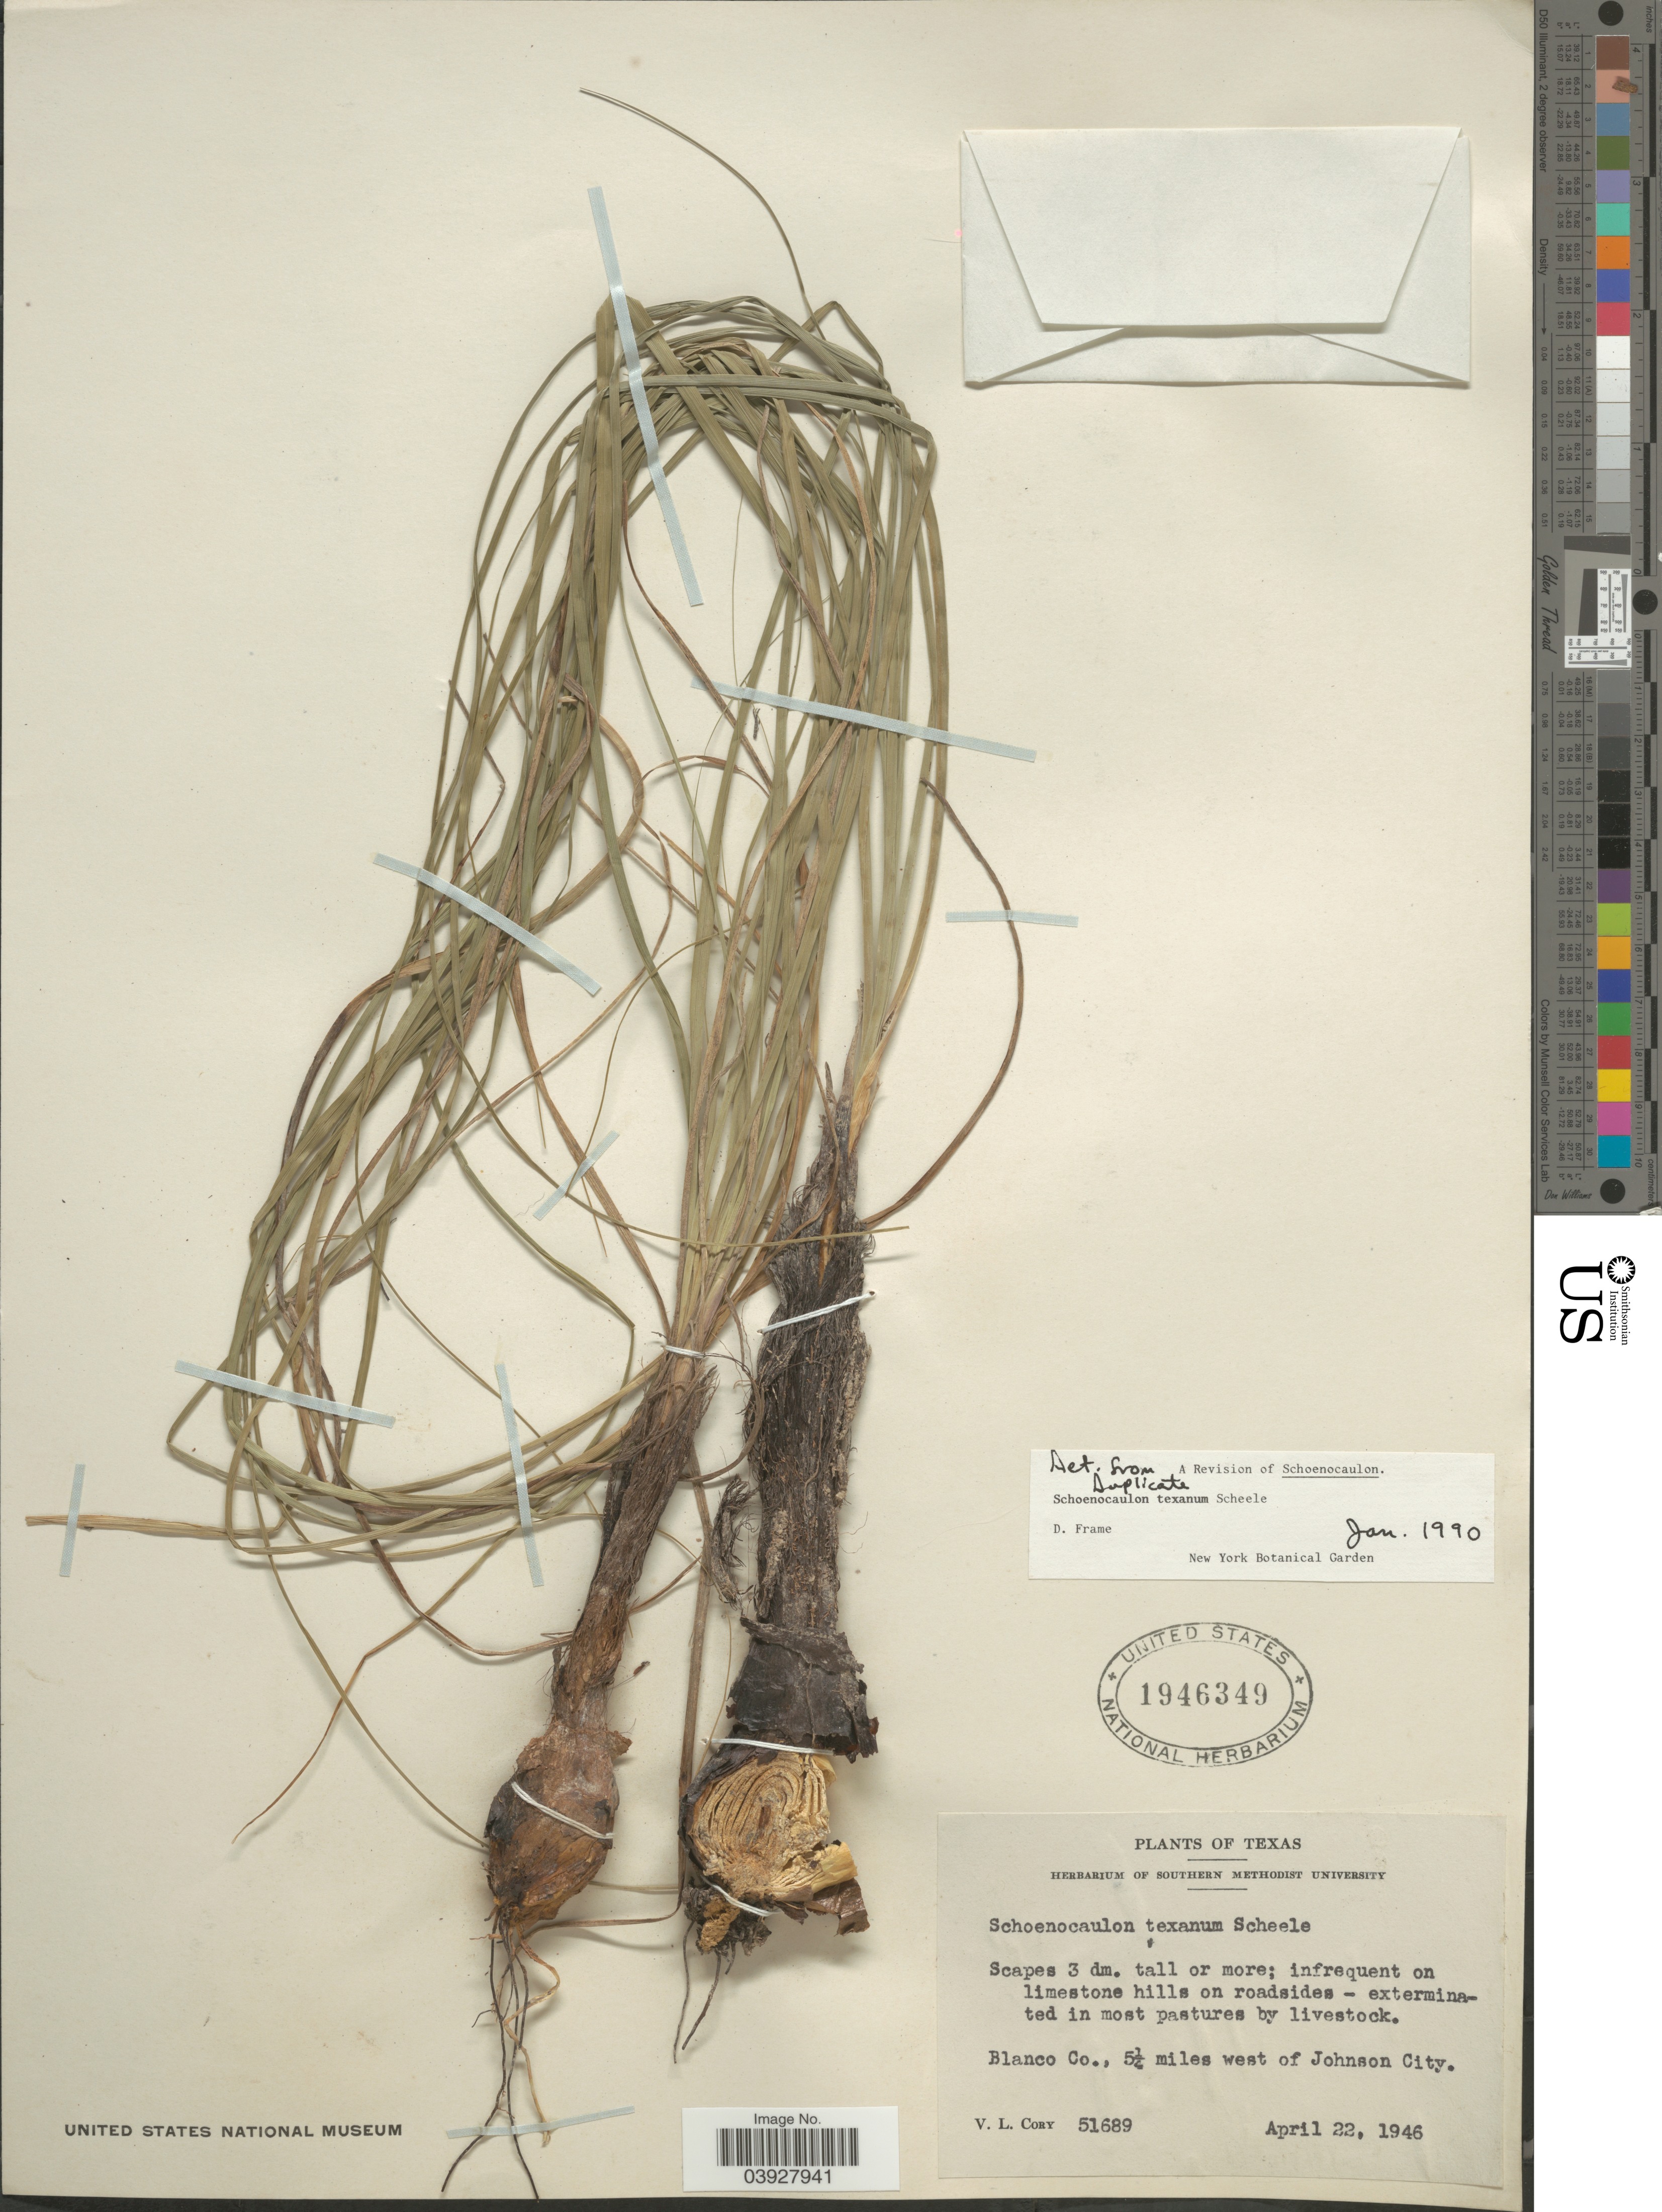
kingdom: Plantae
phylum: Tracheophyta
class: Liliopsida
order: Liliales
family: Melanthiaceae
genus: Schoenocaulon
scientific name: Schoenocaulon texanum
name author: Scheele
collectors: V. Cory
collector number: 51689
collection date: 1946-04-22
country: United States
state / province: Texas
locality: Blanco Co., 5¼ miles west of Johnson City.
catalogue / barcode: US 1946349